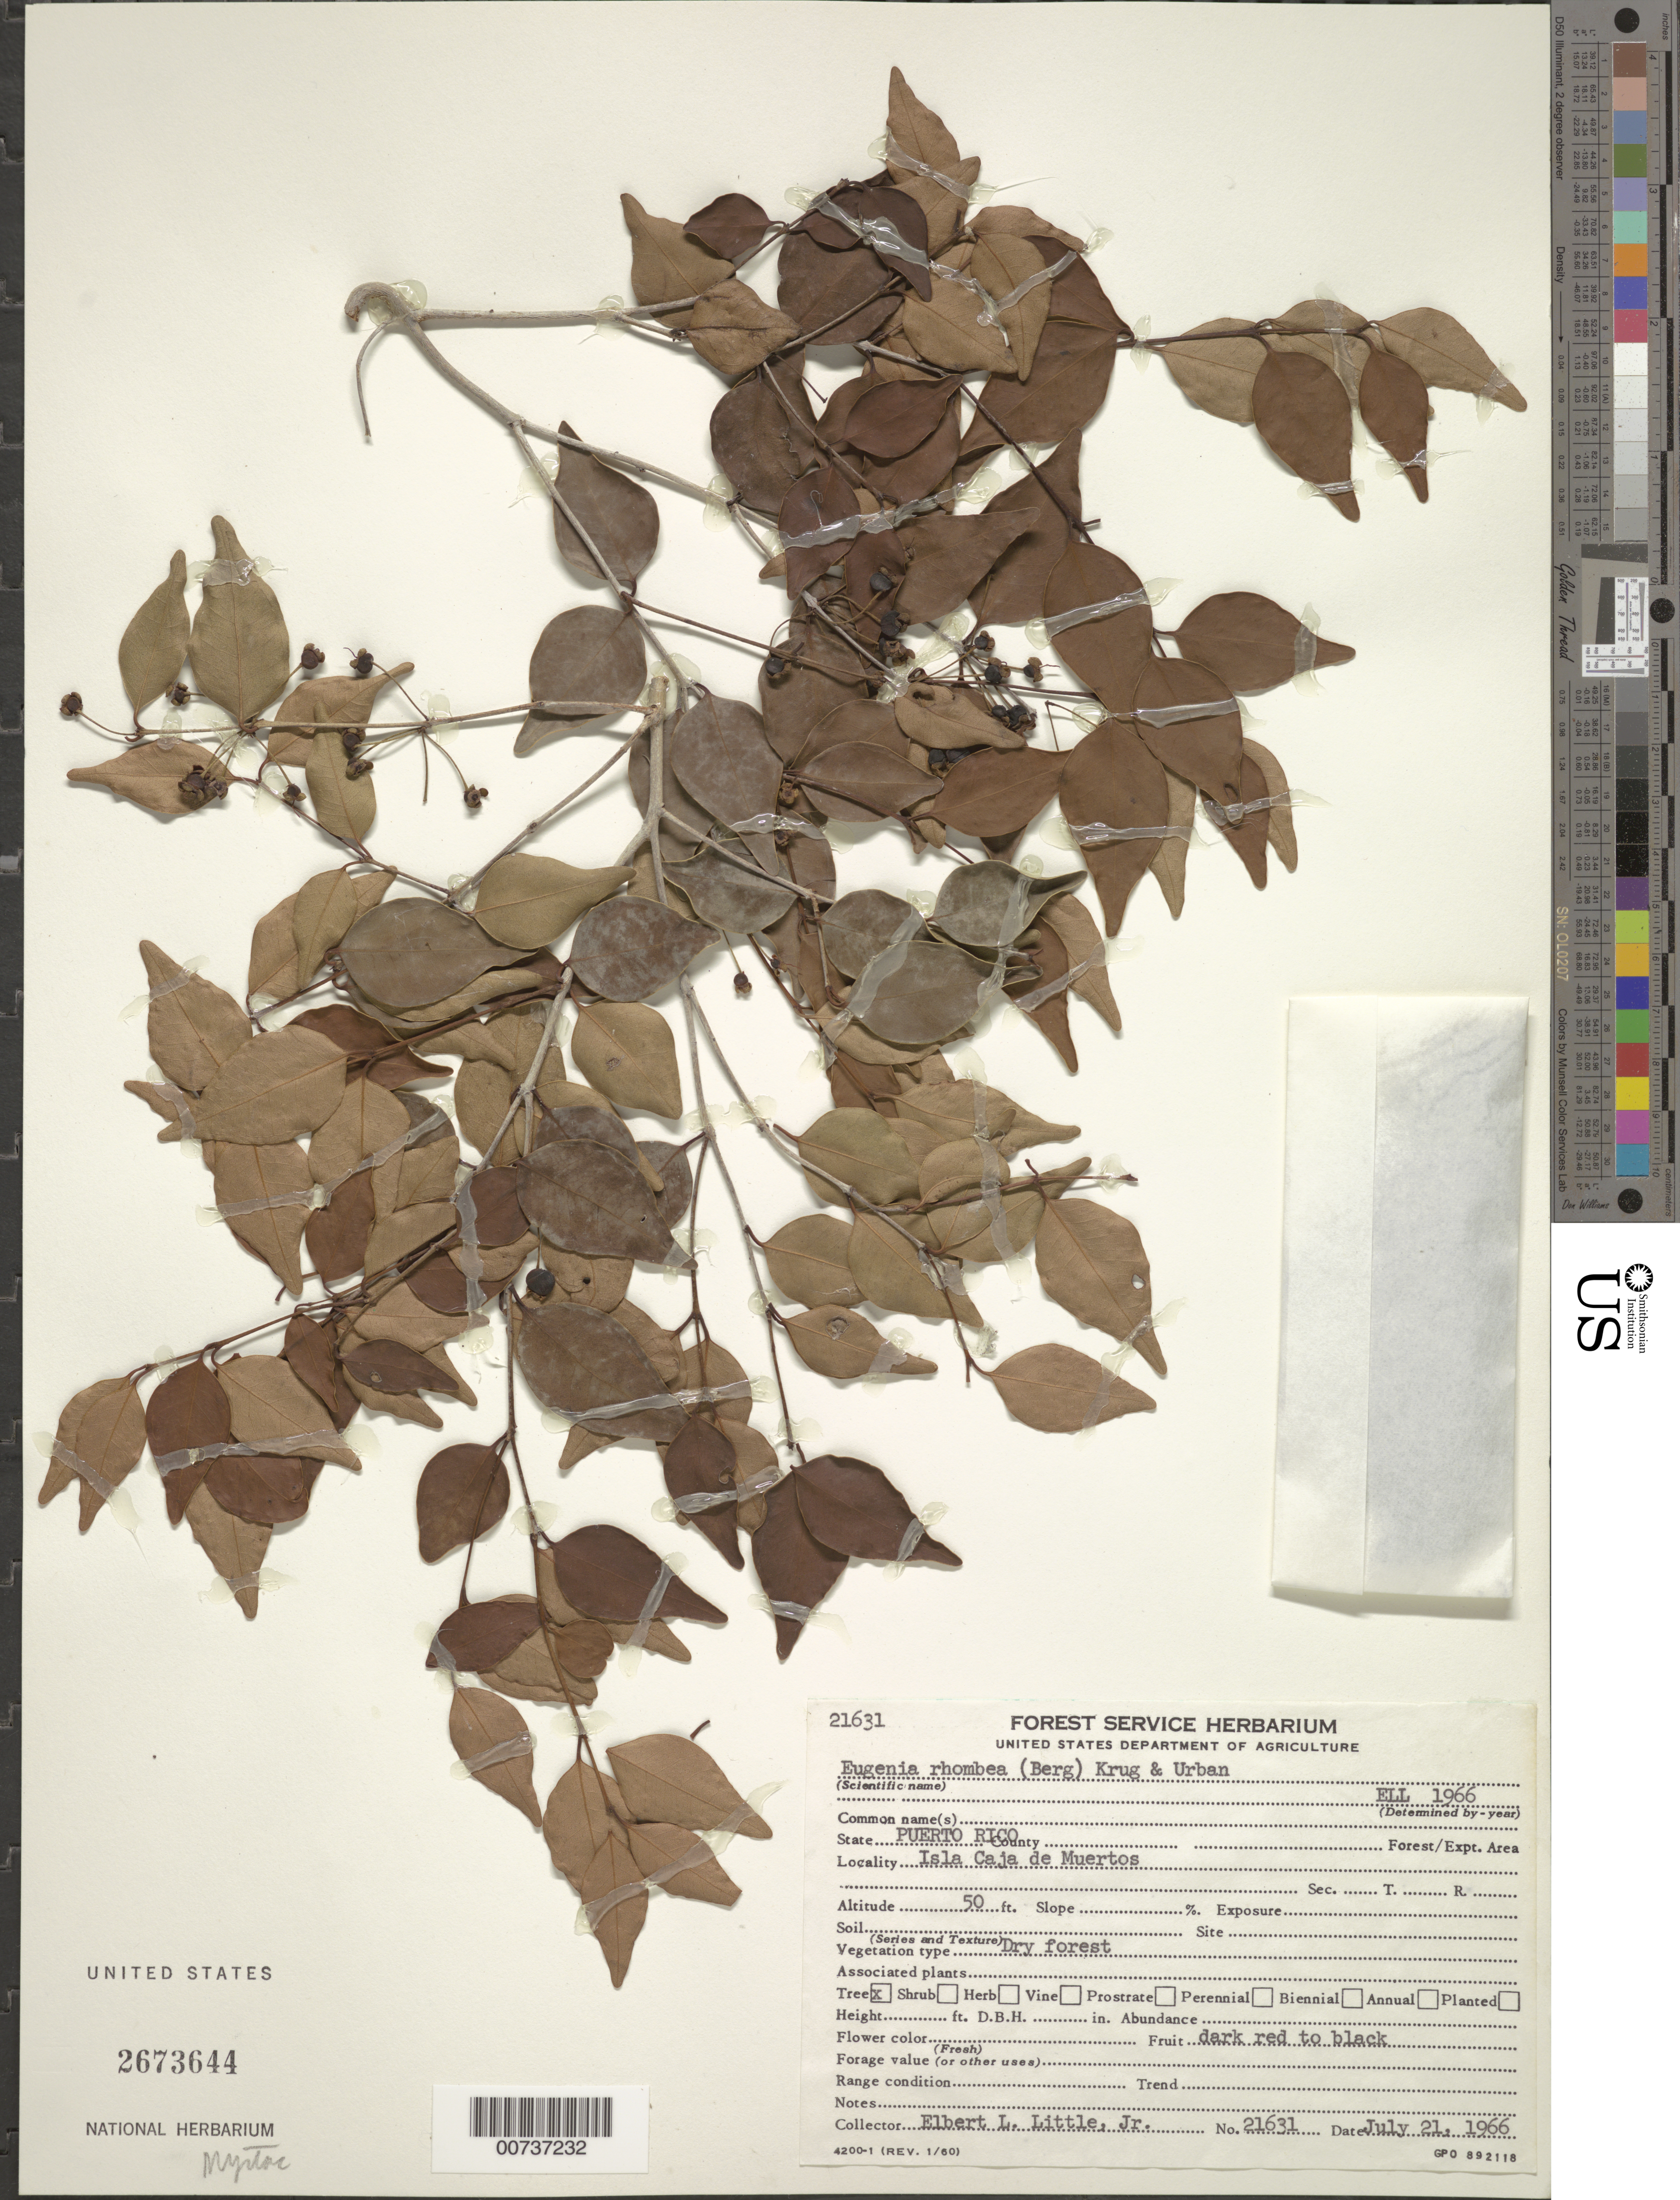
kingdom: Plantae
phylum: Tracheophyta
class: Magnoliopsida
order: Myrtales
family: Myrtaceae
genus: Eugenia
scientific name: Eugenia rhombea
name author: (O. Berg) Krug & Urb.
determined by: Little, Elbert L., Jr., (FSSR), United States Department of Agriculture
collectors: E. L. Little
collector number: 21631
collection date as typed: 21 Jul 1966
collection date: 1966-07-21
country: Puerto Rico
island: Caja de Muerto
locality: Isla Caja de Muertos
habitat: Dry forest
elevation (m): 15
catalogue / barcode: US 2673644